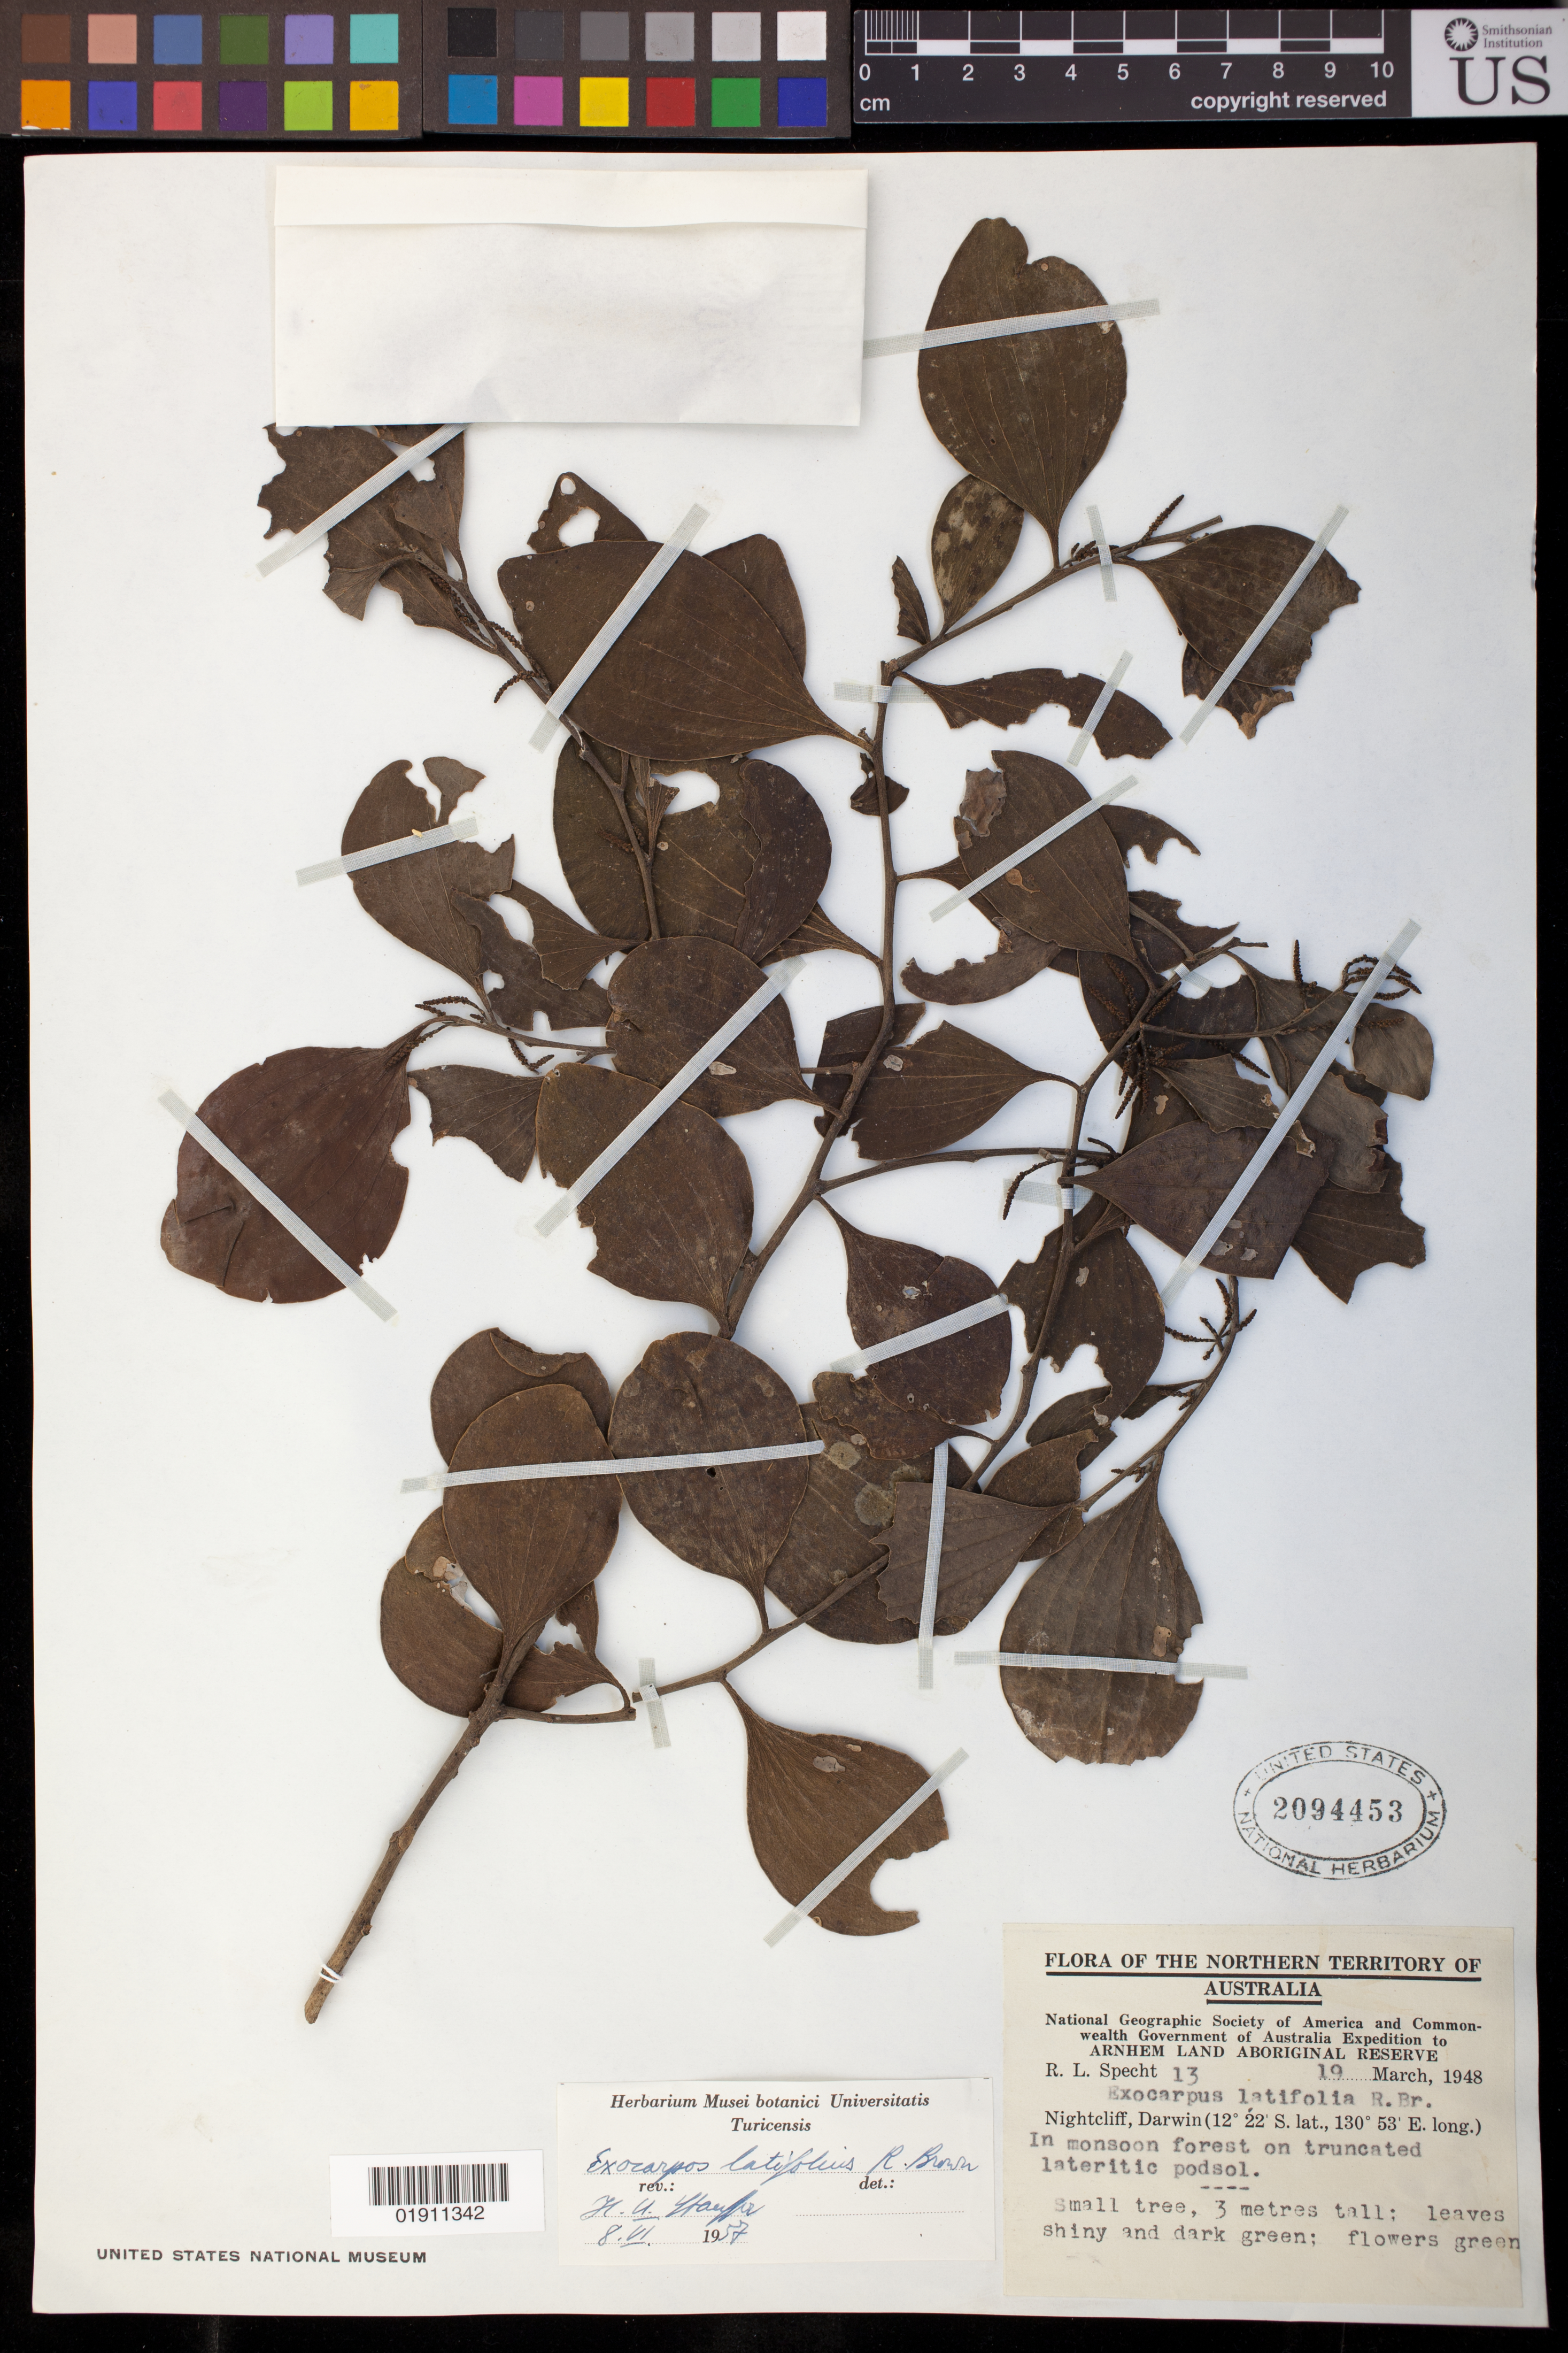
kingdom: Plantae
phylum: Tracheophyta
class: Magnoliopsida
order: Santalales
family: Santalaceae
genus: Exocarpos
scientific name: Exocarpos latifolius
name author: R. Br.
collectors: R. L. Specht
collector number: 13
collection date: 1948-03-19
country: Australia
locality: Nightcliff, Darwin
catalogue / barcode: US 2094453